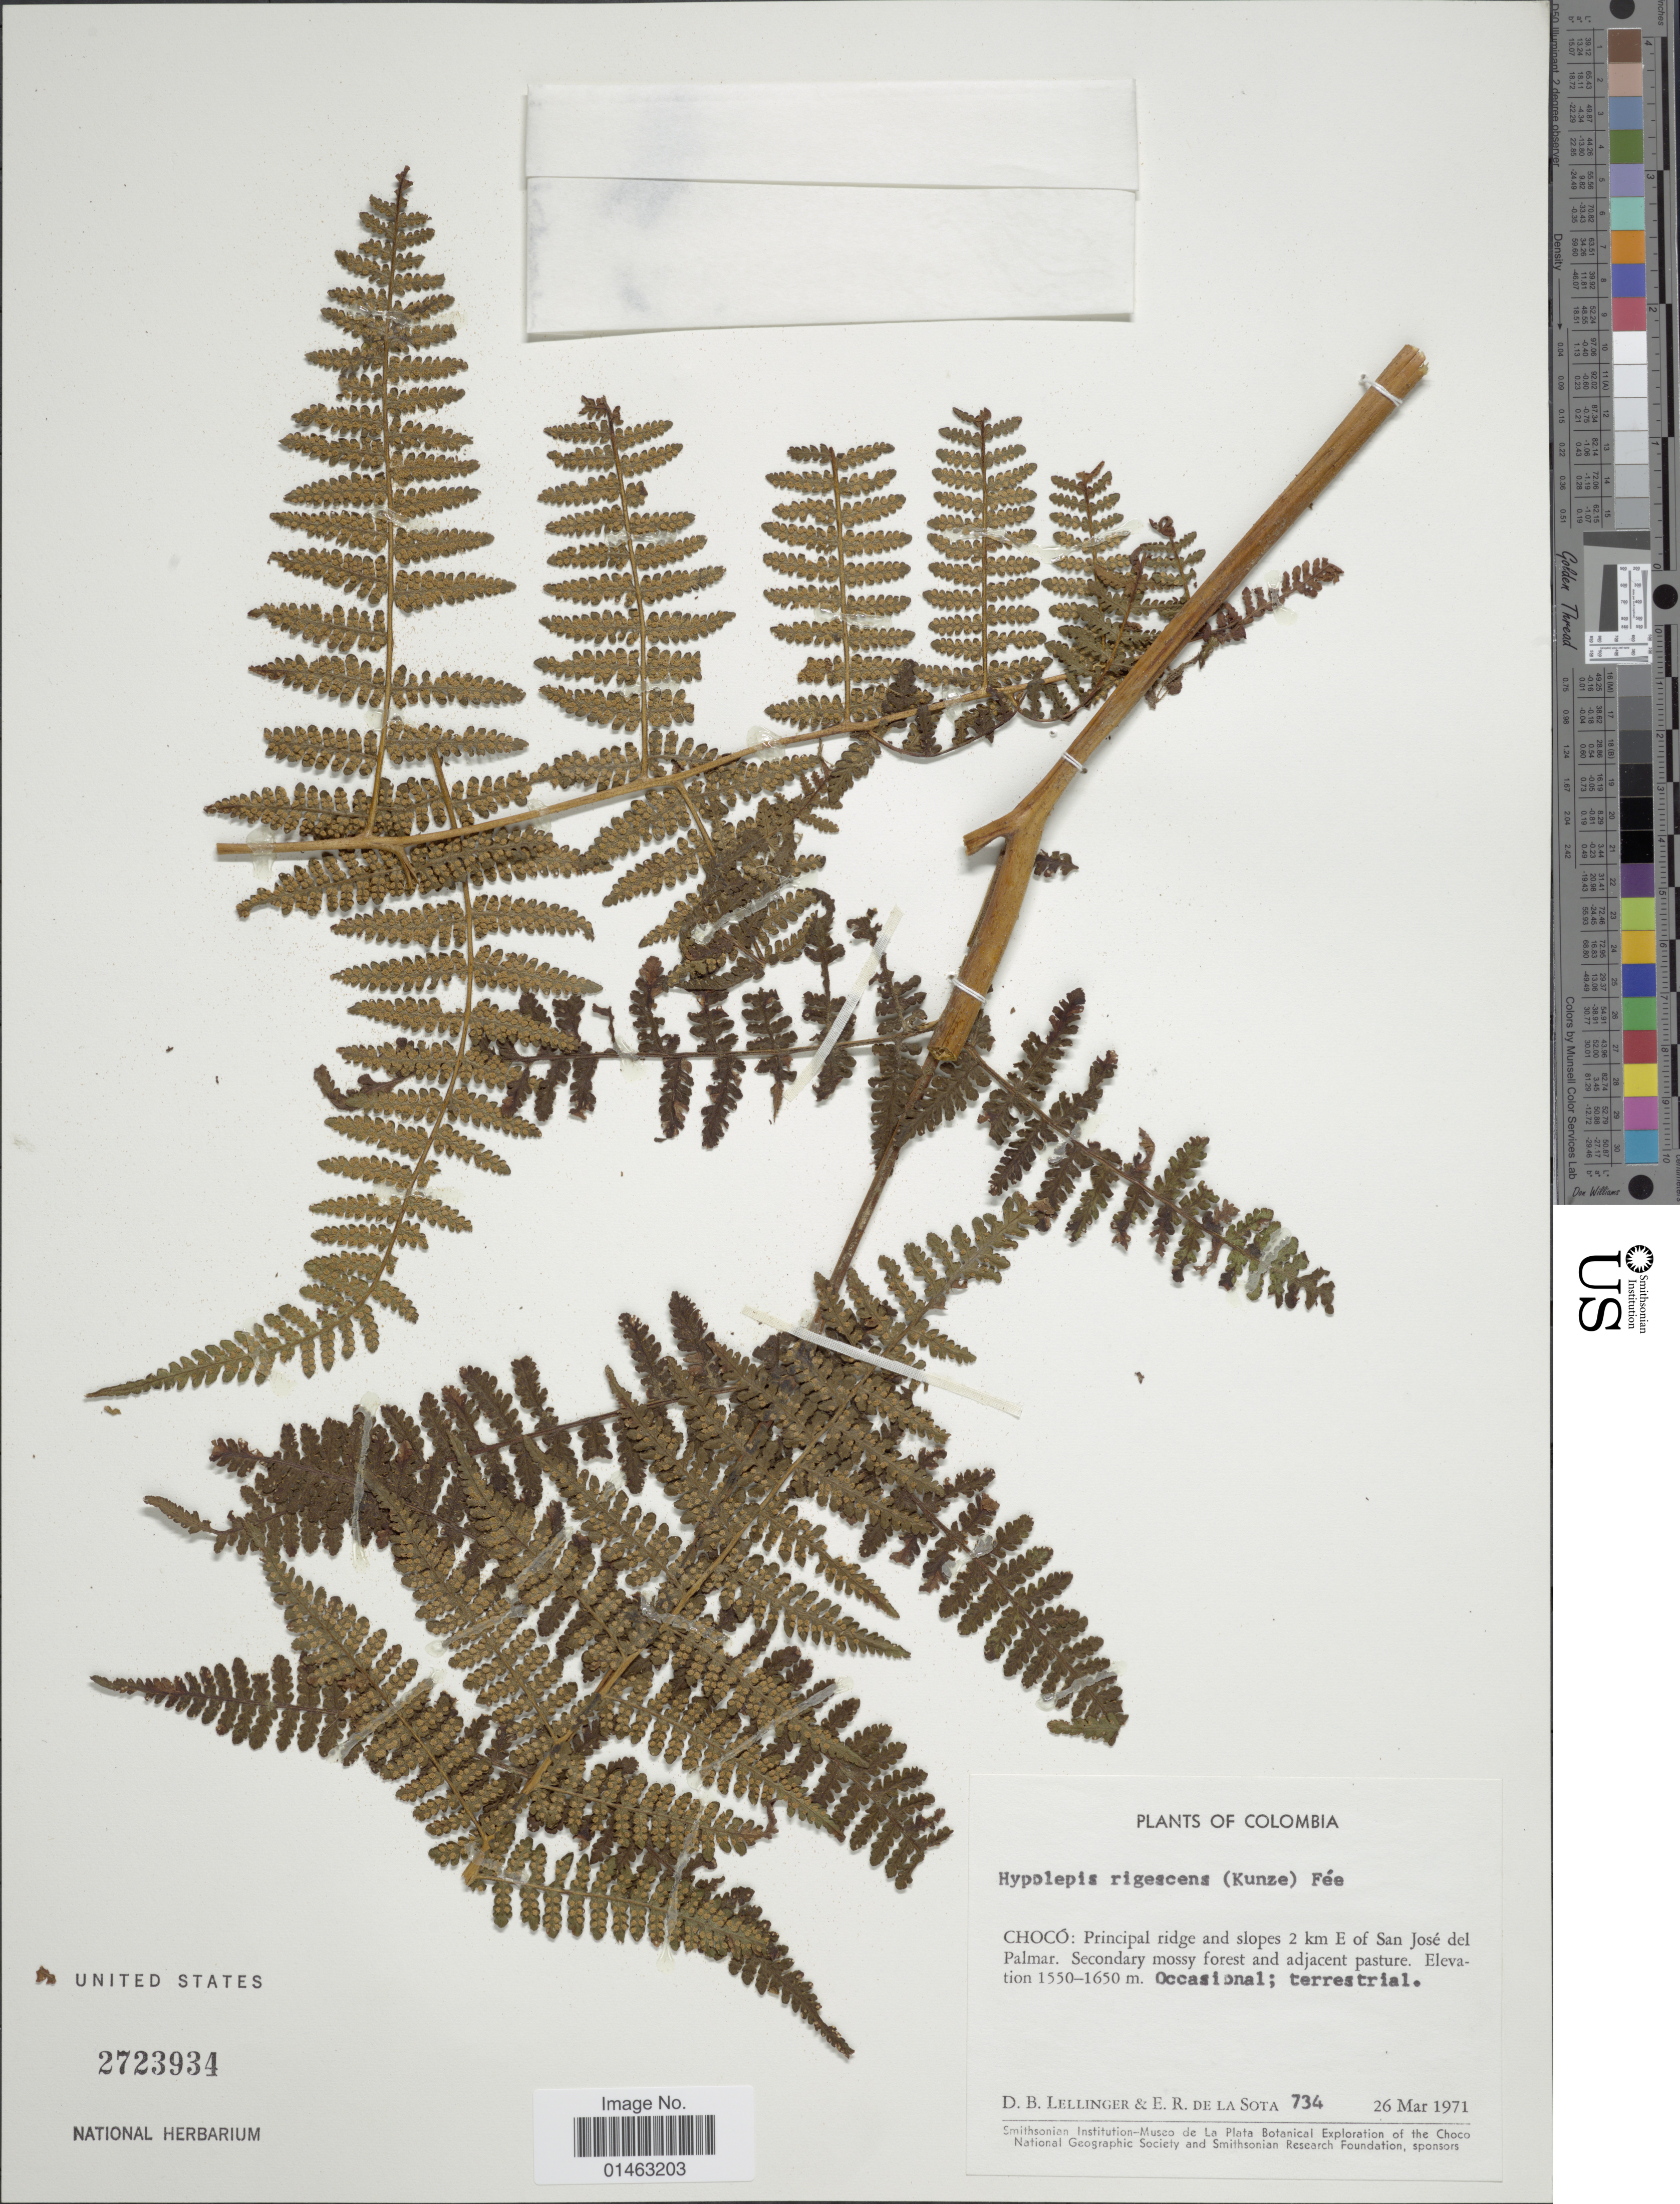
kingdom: Plantae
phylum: Tracheophyta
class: Polypodiopsida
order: Polypodiales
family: Dennstaedtiaceae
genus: Hypolepis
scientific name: Hypolepis viscosa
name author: H. Karst.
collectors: D. B. Lellinger & E. R. de la Sota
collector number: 734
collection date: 1971-03-26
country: Colombia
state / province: Chocó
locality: Principal ridge and slopes 2 km E of San José del Palmar.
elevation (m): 1550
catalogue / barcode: US 2723934